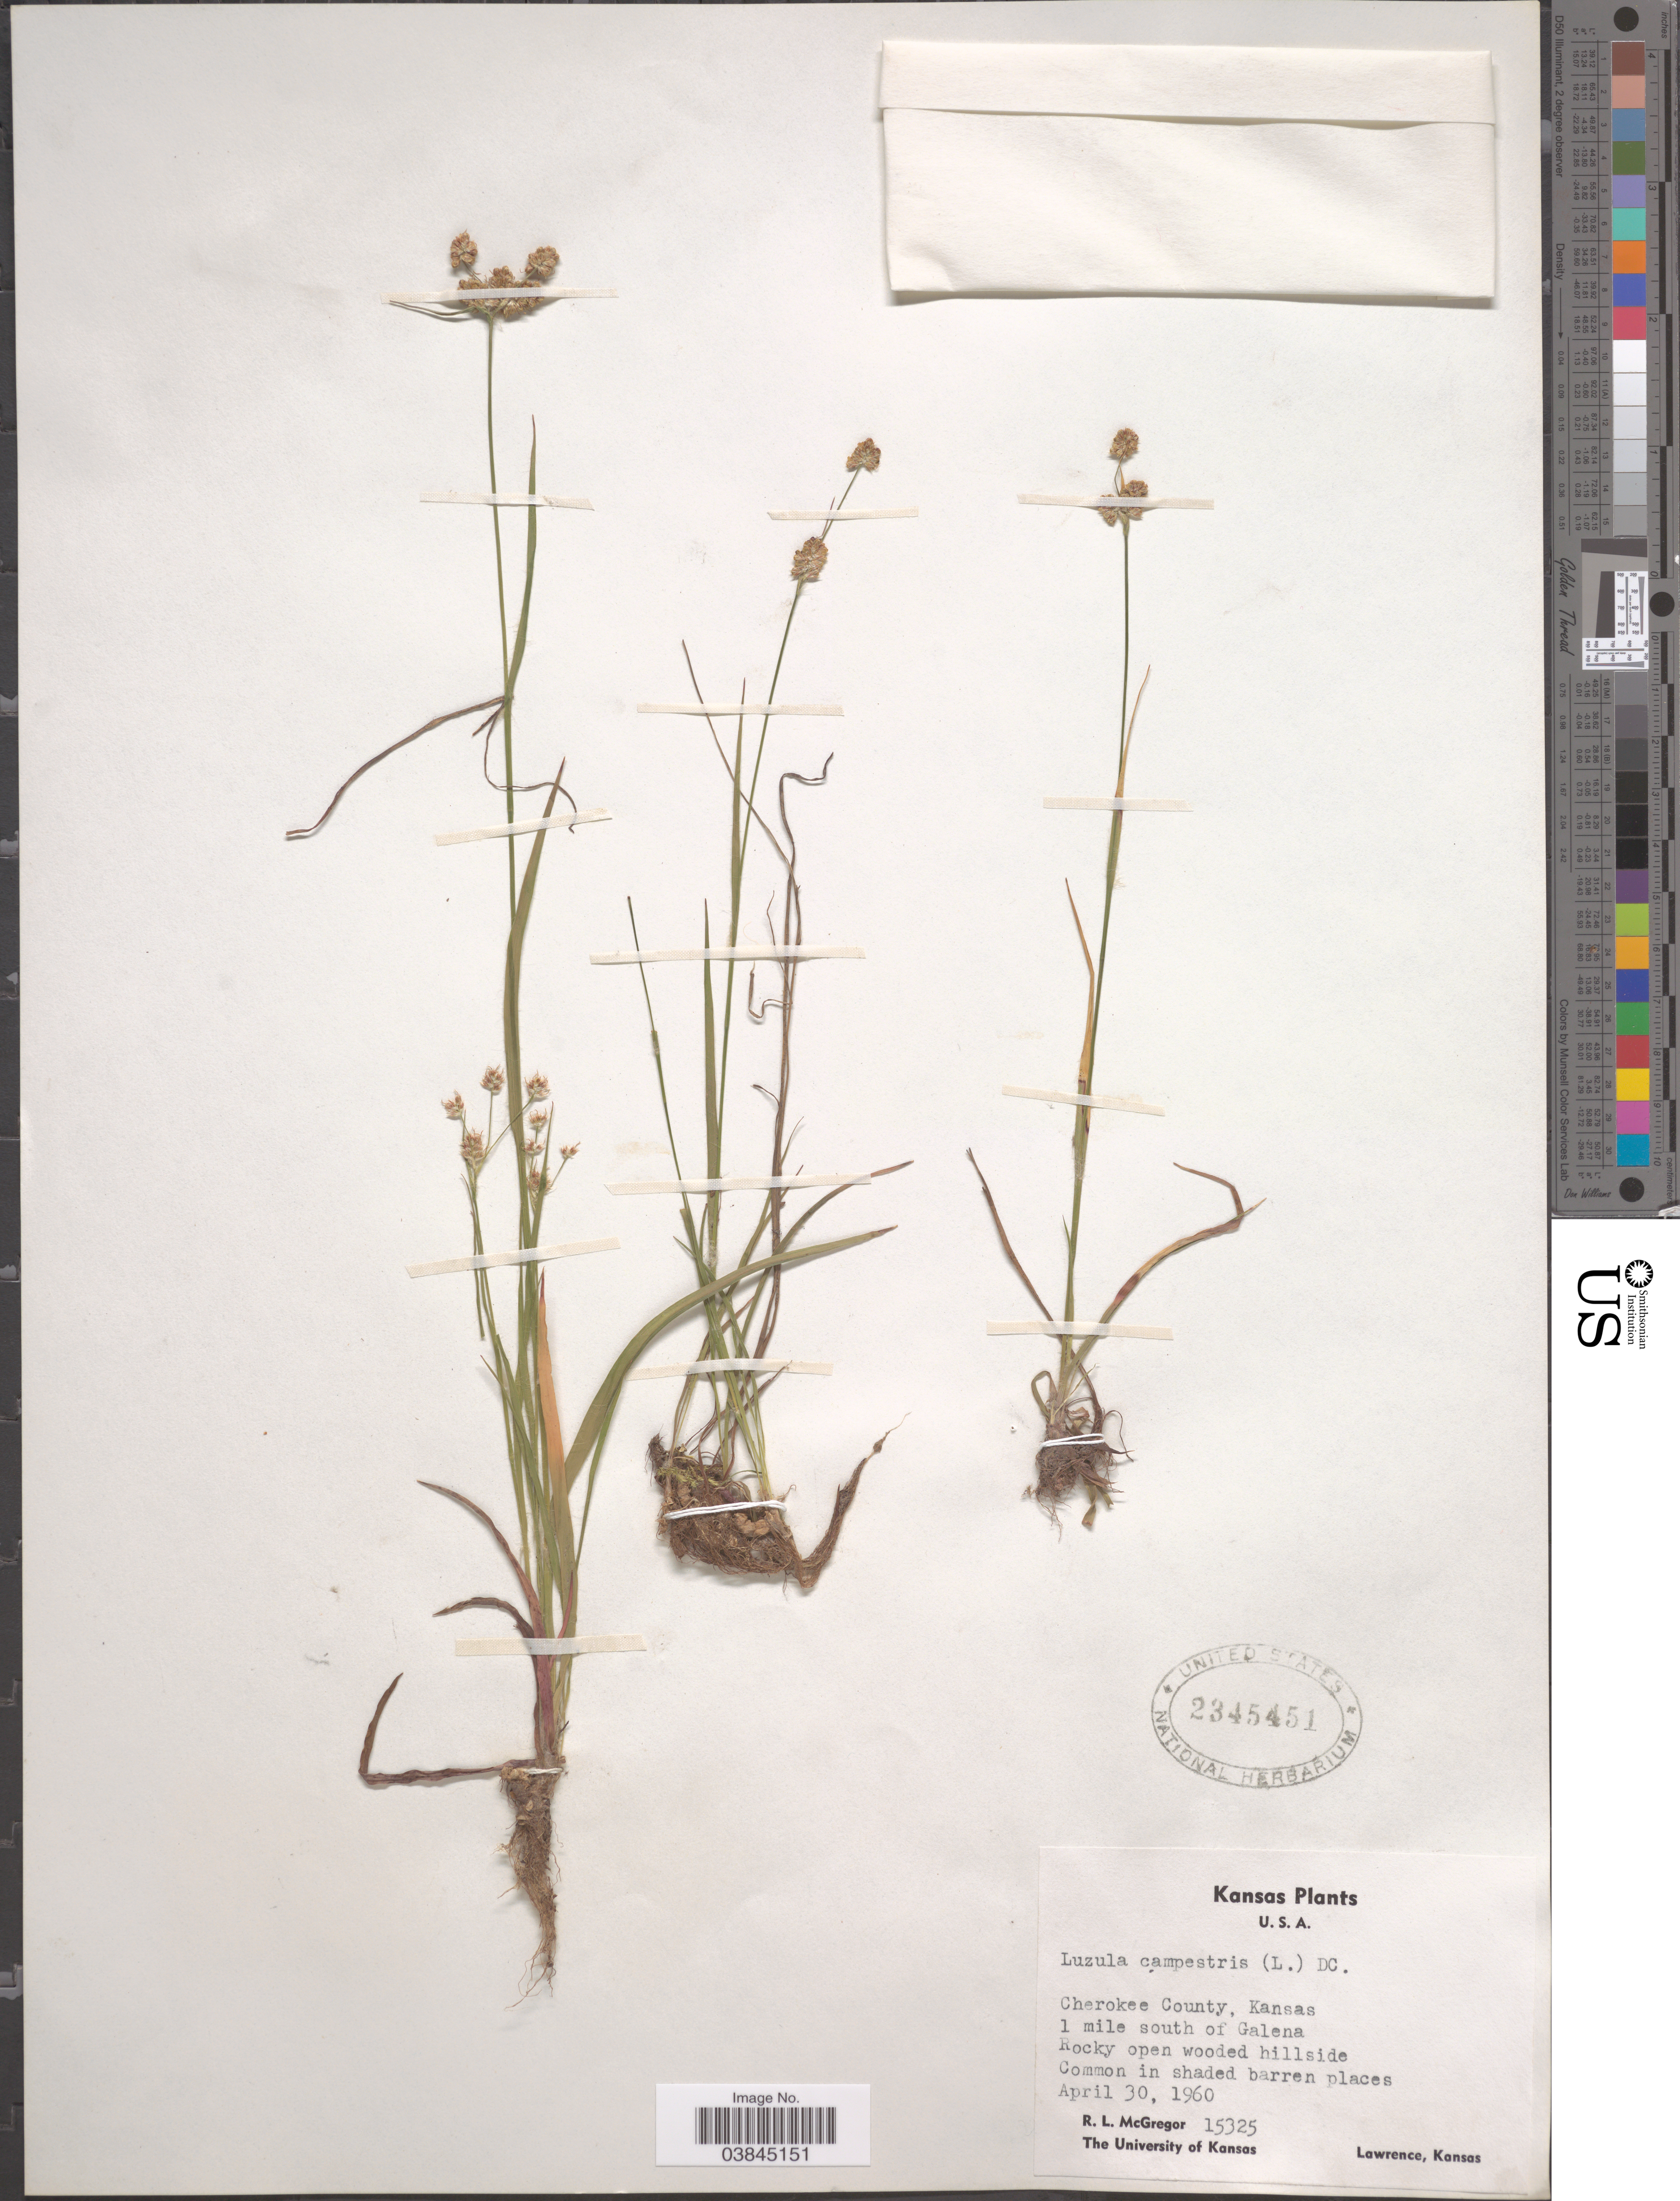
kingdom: Plantae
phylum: Tracheophyta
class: Liliopsida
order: Poales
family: Juncaceae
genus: Luzula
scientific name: Luzula bulbosa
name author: (Alph. Wood) Smyth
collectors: R. McGregor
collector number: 15325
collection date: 1960-04-30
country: United States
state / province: Kansas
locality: Cherokee County, 1 mile south of Galena.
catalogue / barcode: US 2345451